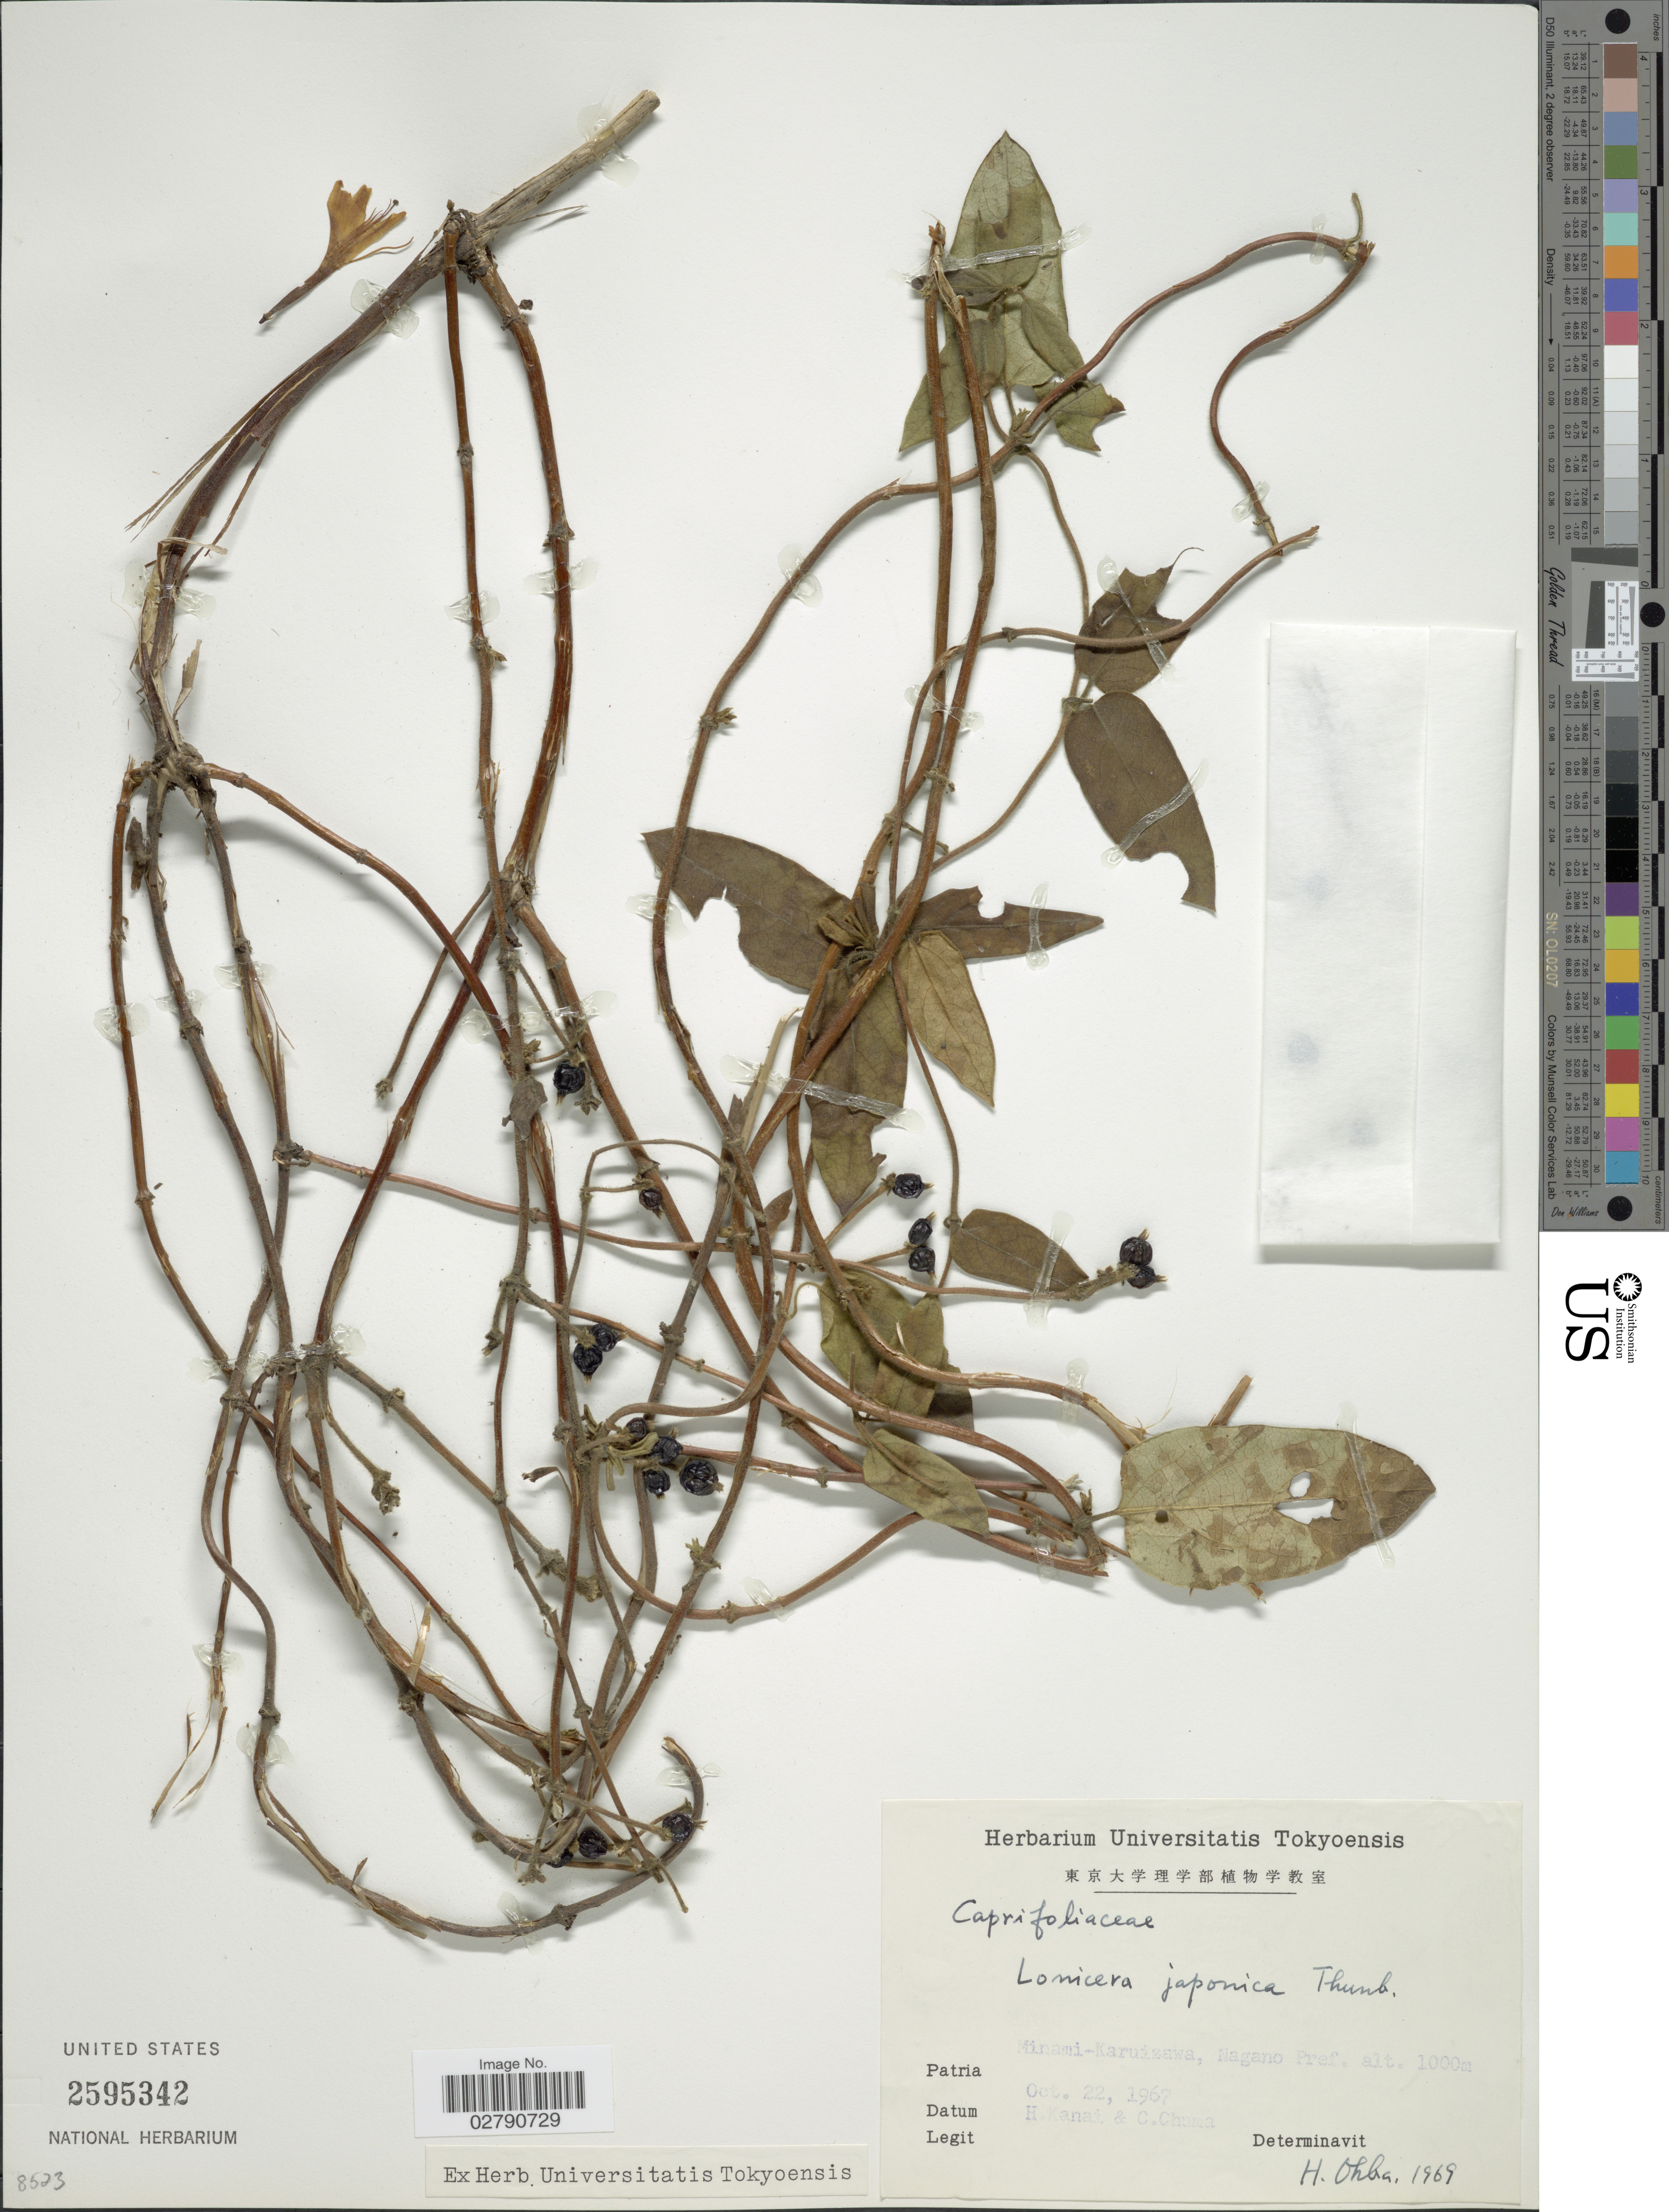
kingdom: Plantae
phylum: Tracheophyta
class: Magnoliopsida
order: Dipsacales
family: Caprifoliaceae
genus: Lonicera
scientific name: Lonicera japonica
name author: Thunb.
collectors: H. Kanai & C. Chuma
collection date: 1967-10-22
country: Japan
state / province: Nagano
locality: Minami-Karuizawa, Nagano Pref.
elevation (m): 1000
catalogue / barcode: US 2595342